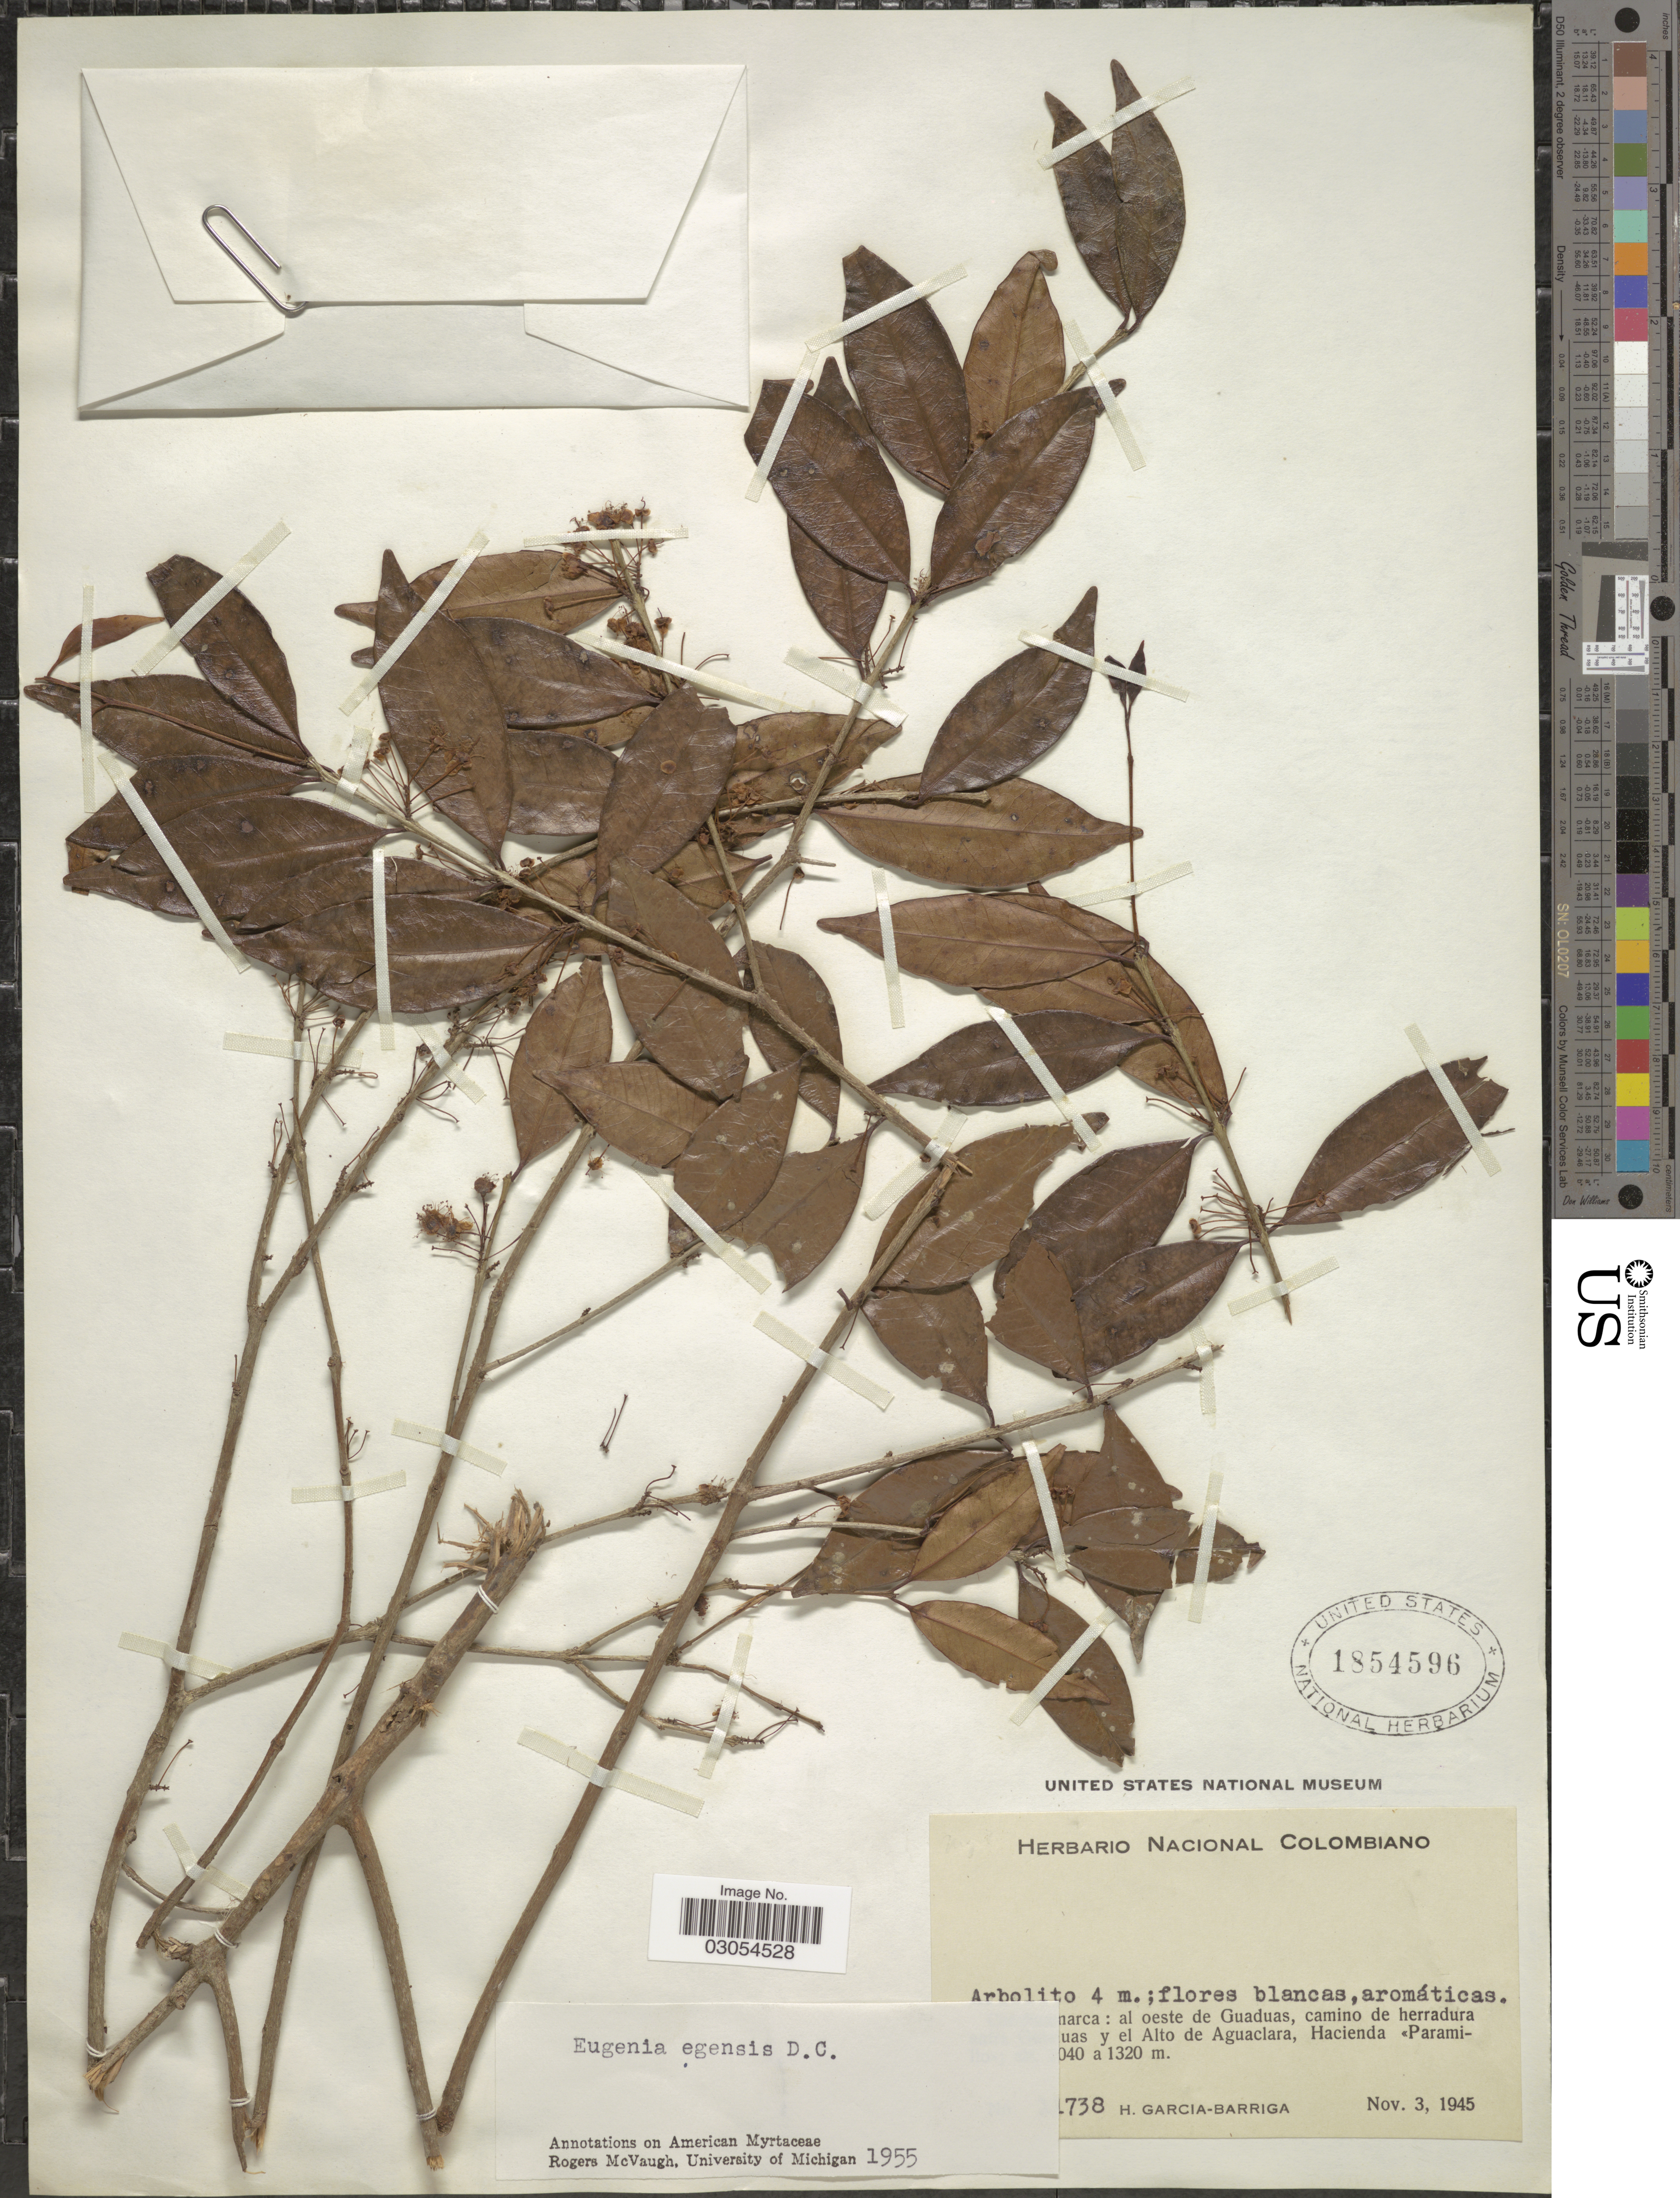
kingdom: Plantae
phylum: Tracheophyta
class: Magnoliopsida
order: Myrtales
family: Myrtaceae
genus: Eugenia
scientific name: Eugenia egensis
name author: DC.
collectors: H. García Barriga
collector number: !738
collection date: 1945-11-03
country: Colombia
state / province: Cundinamarca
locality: Cundinamarca: al oeste de Guaduas, camino de herradura [illegible text] uas y el Alto de Aguaclara, Hacienda <Parami- [illegible text].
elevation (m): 1040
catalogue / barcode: US 1854896